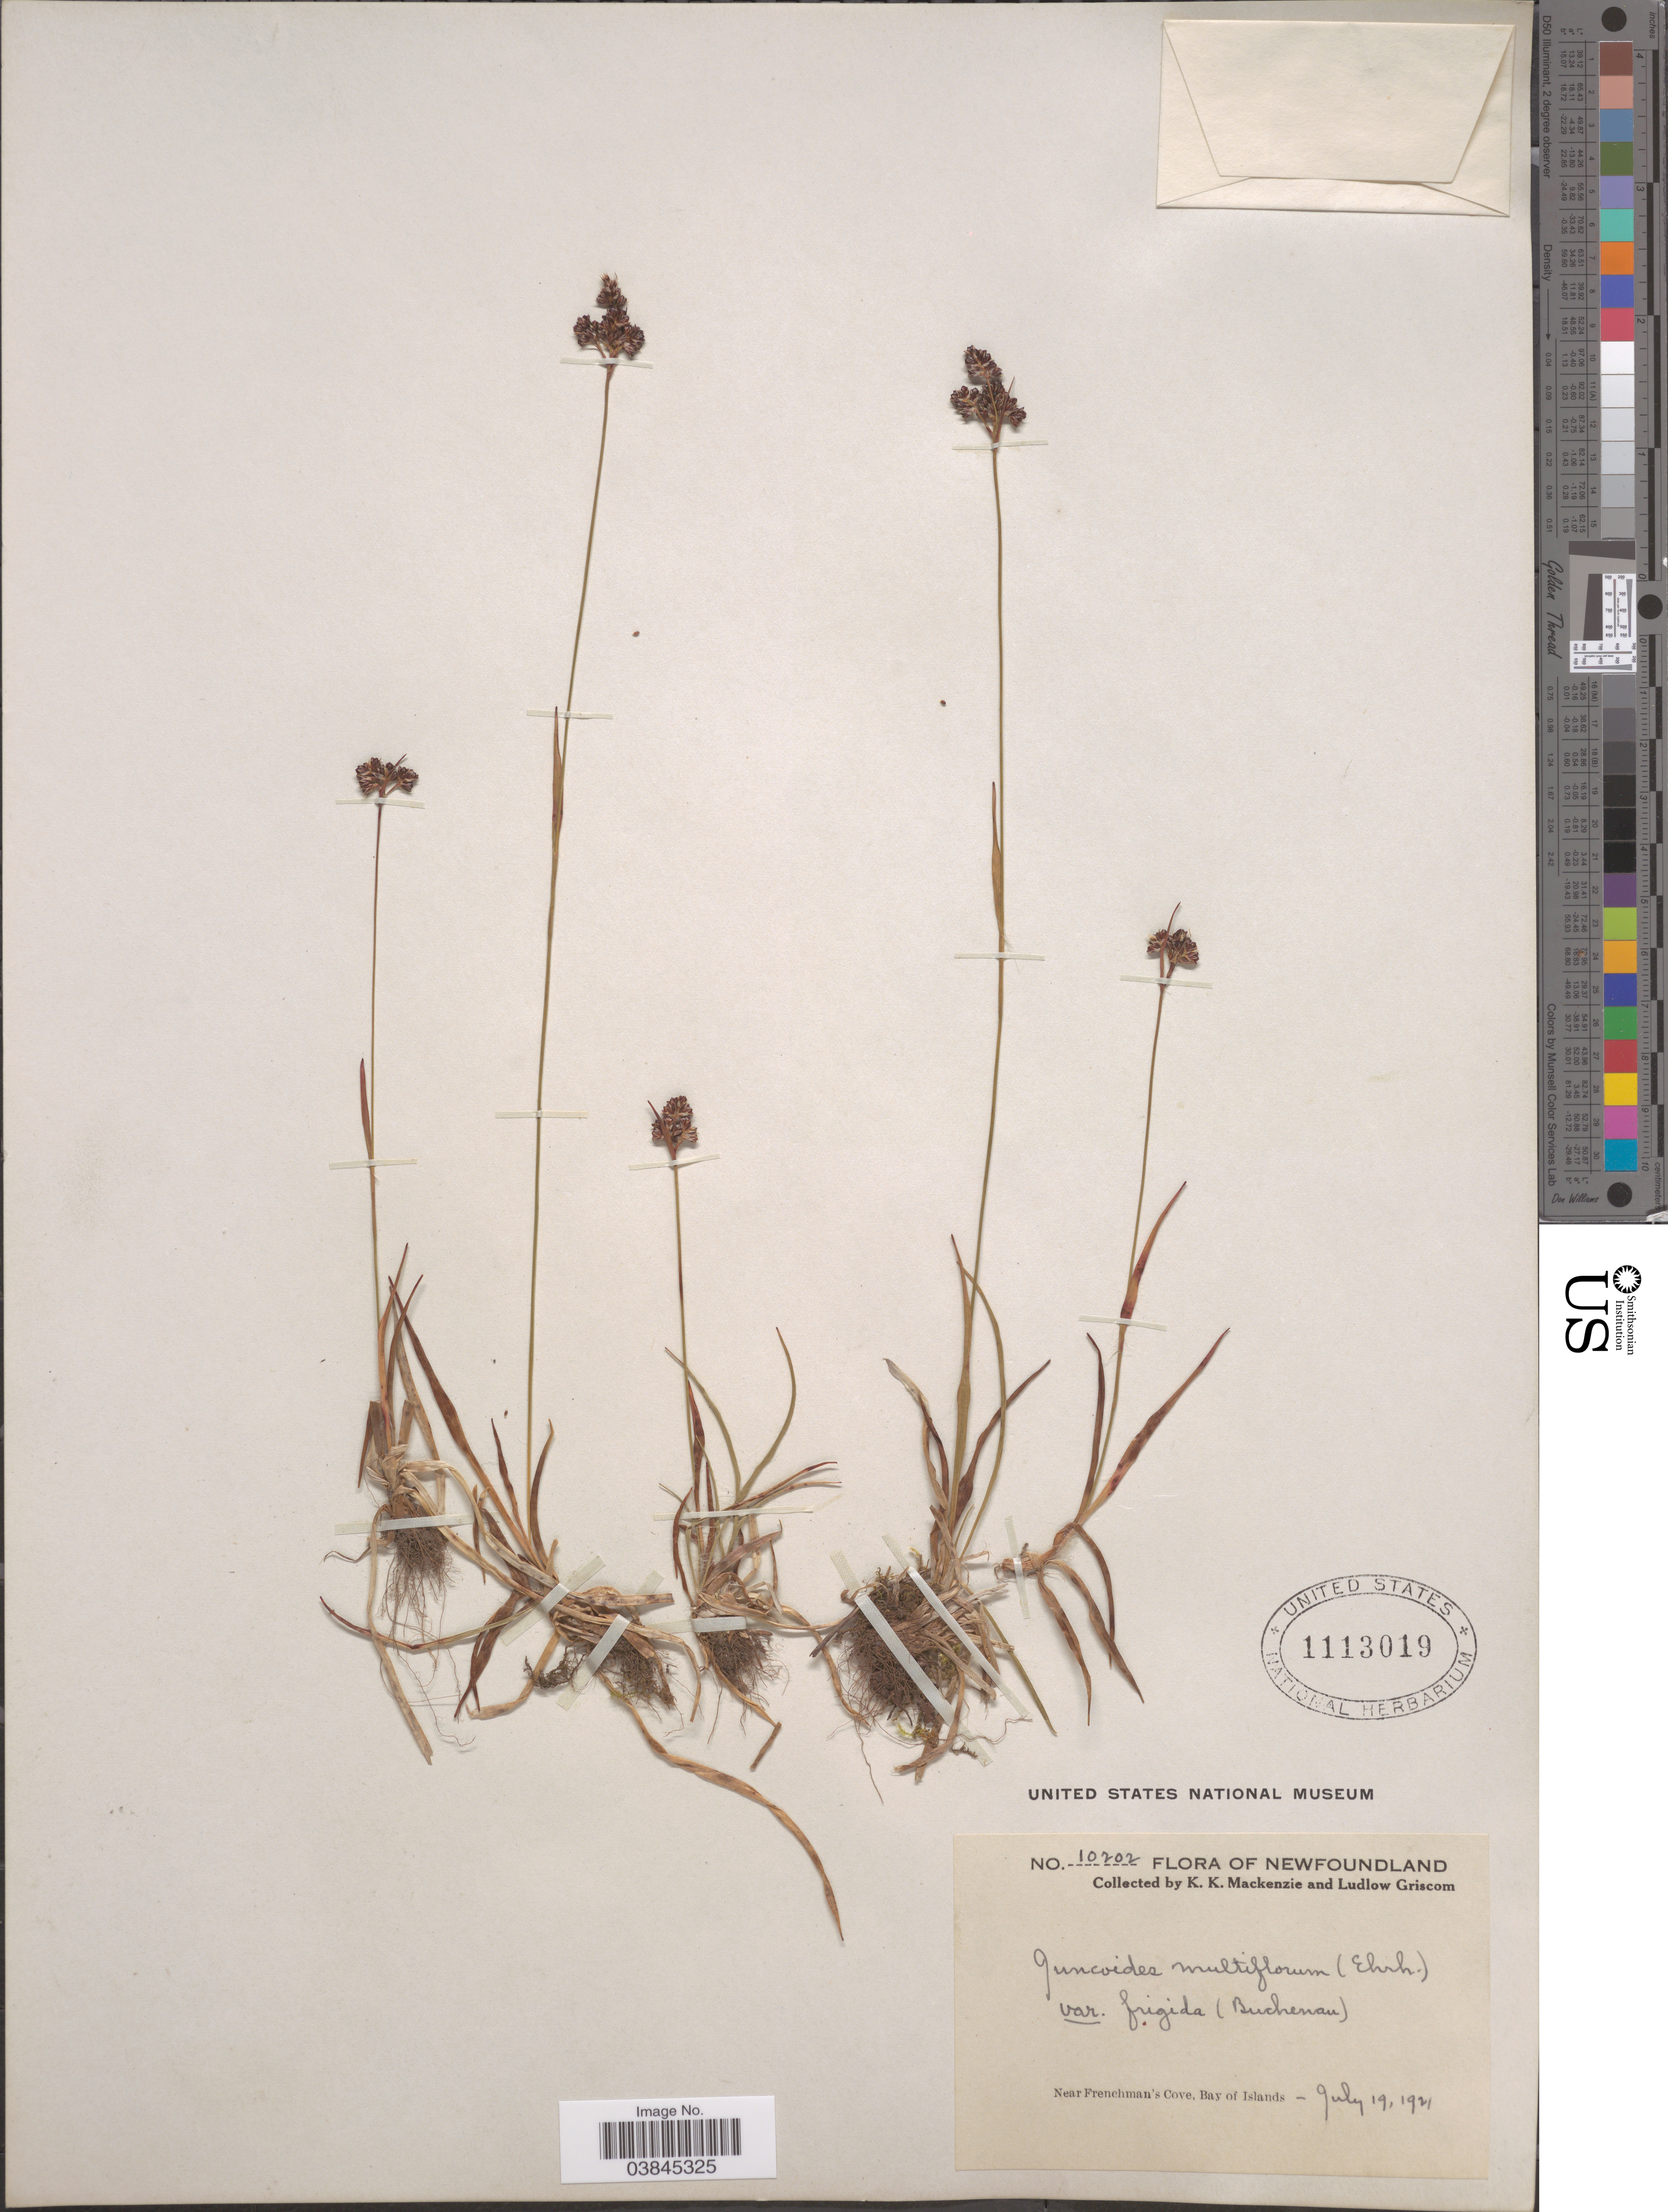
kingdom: Plantae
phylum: Tracheophyta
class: Liliopsida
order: Poales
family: Juncaceae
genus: Luzula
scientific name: Luzula campestris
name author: (L.) DC.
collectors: K. K. Mackenzie & L. Griscom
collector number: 10202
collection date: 1921-07-19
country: Canada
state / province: Newfoundland and Labrador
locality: Near Frenchman's Cove, Bay of Islands.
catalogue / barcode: US 1113019